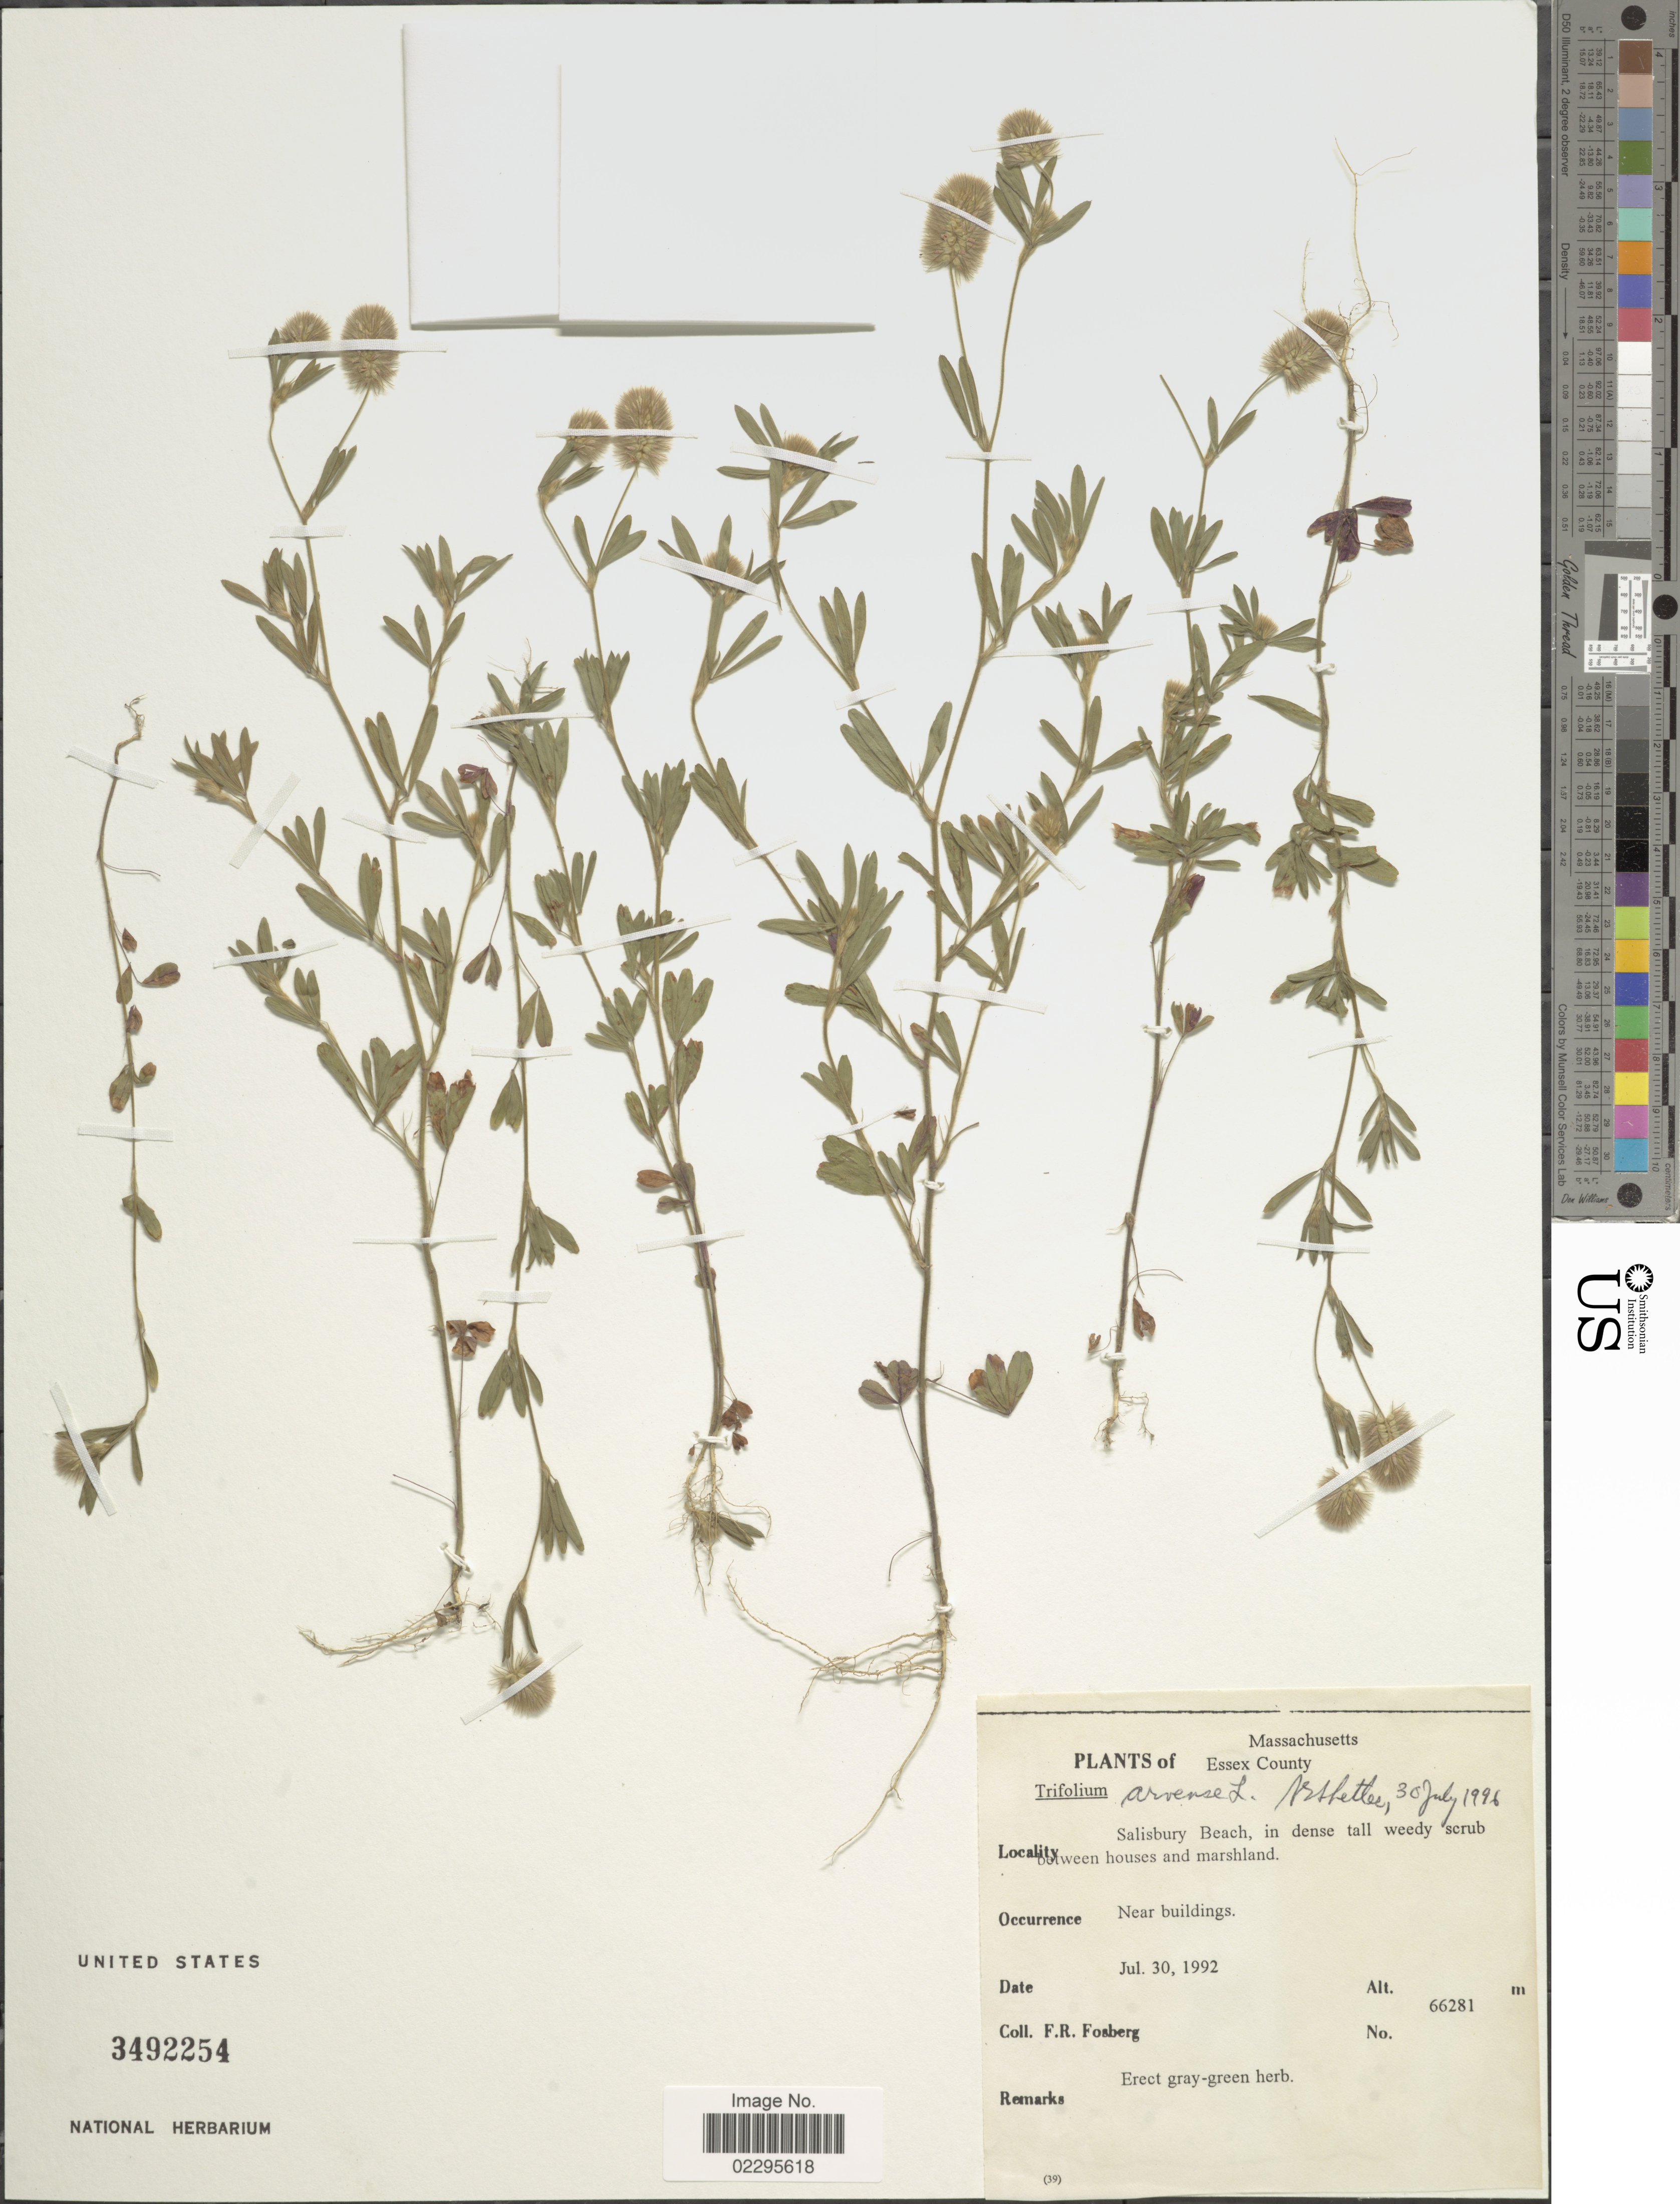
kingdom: Plantae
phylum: Tracheophyta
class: Magnoliopsida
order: Fabales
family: Fabaceae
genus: Trifolium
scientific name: Trifolium arvense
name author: L.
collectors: F. R. Fosberg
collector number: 39?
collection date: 1992-07-30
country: United States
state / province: Massachusetts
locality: Essex County, Salisbury Beach, in dense tall weedy scrub between houses and marshland, near buildings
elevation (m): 66281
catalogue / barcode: US 3492254